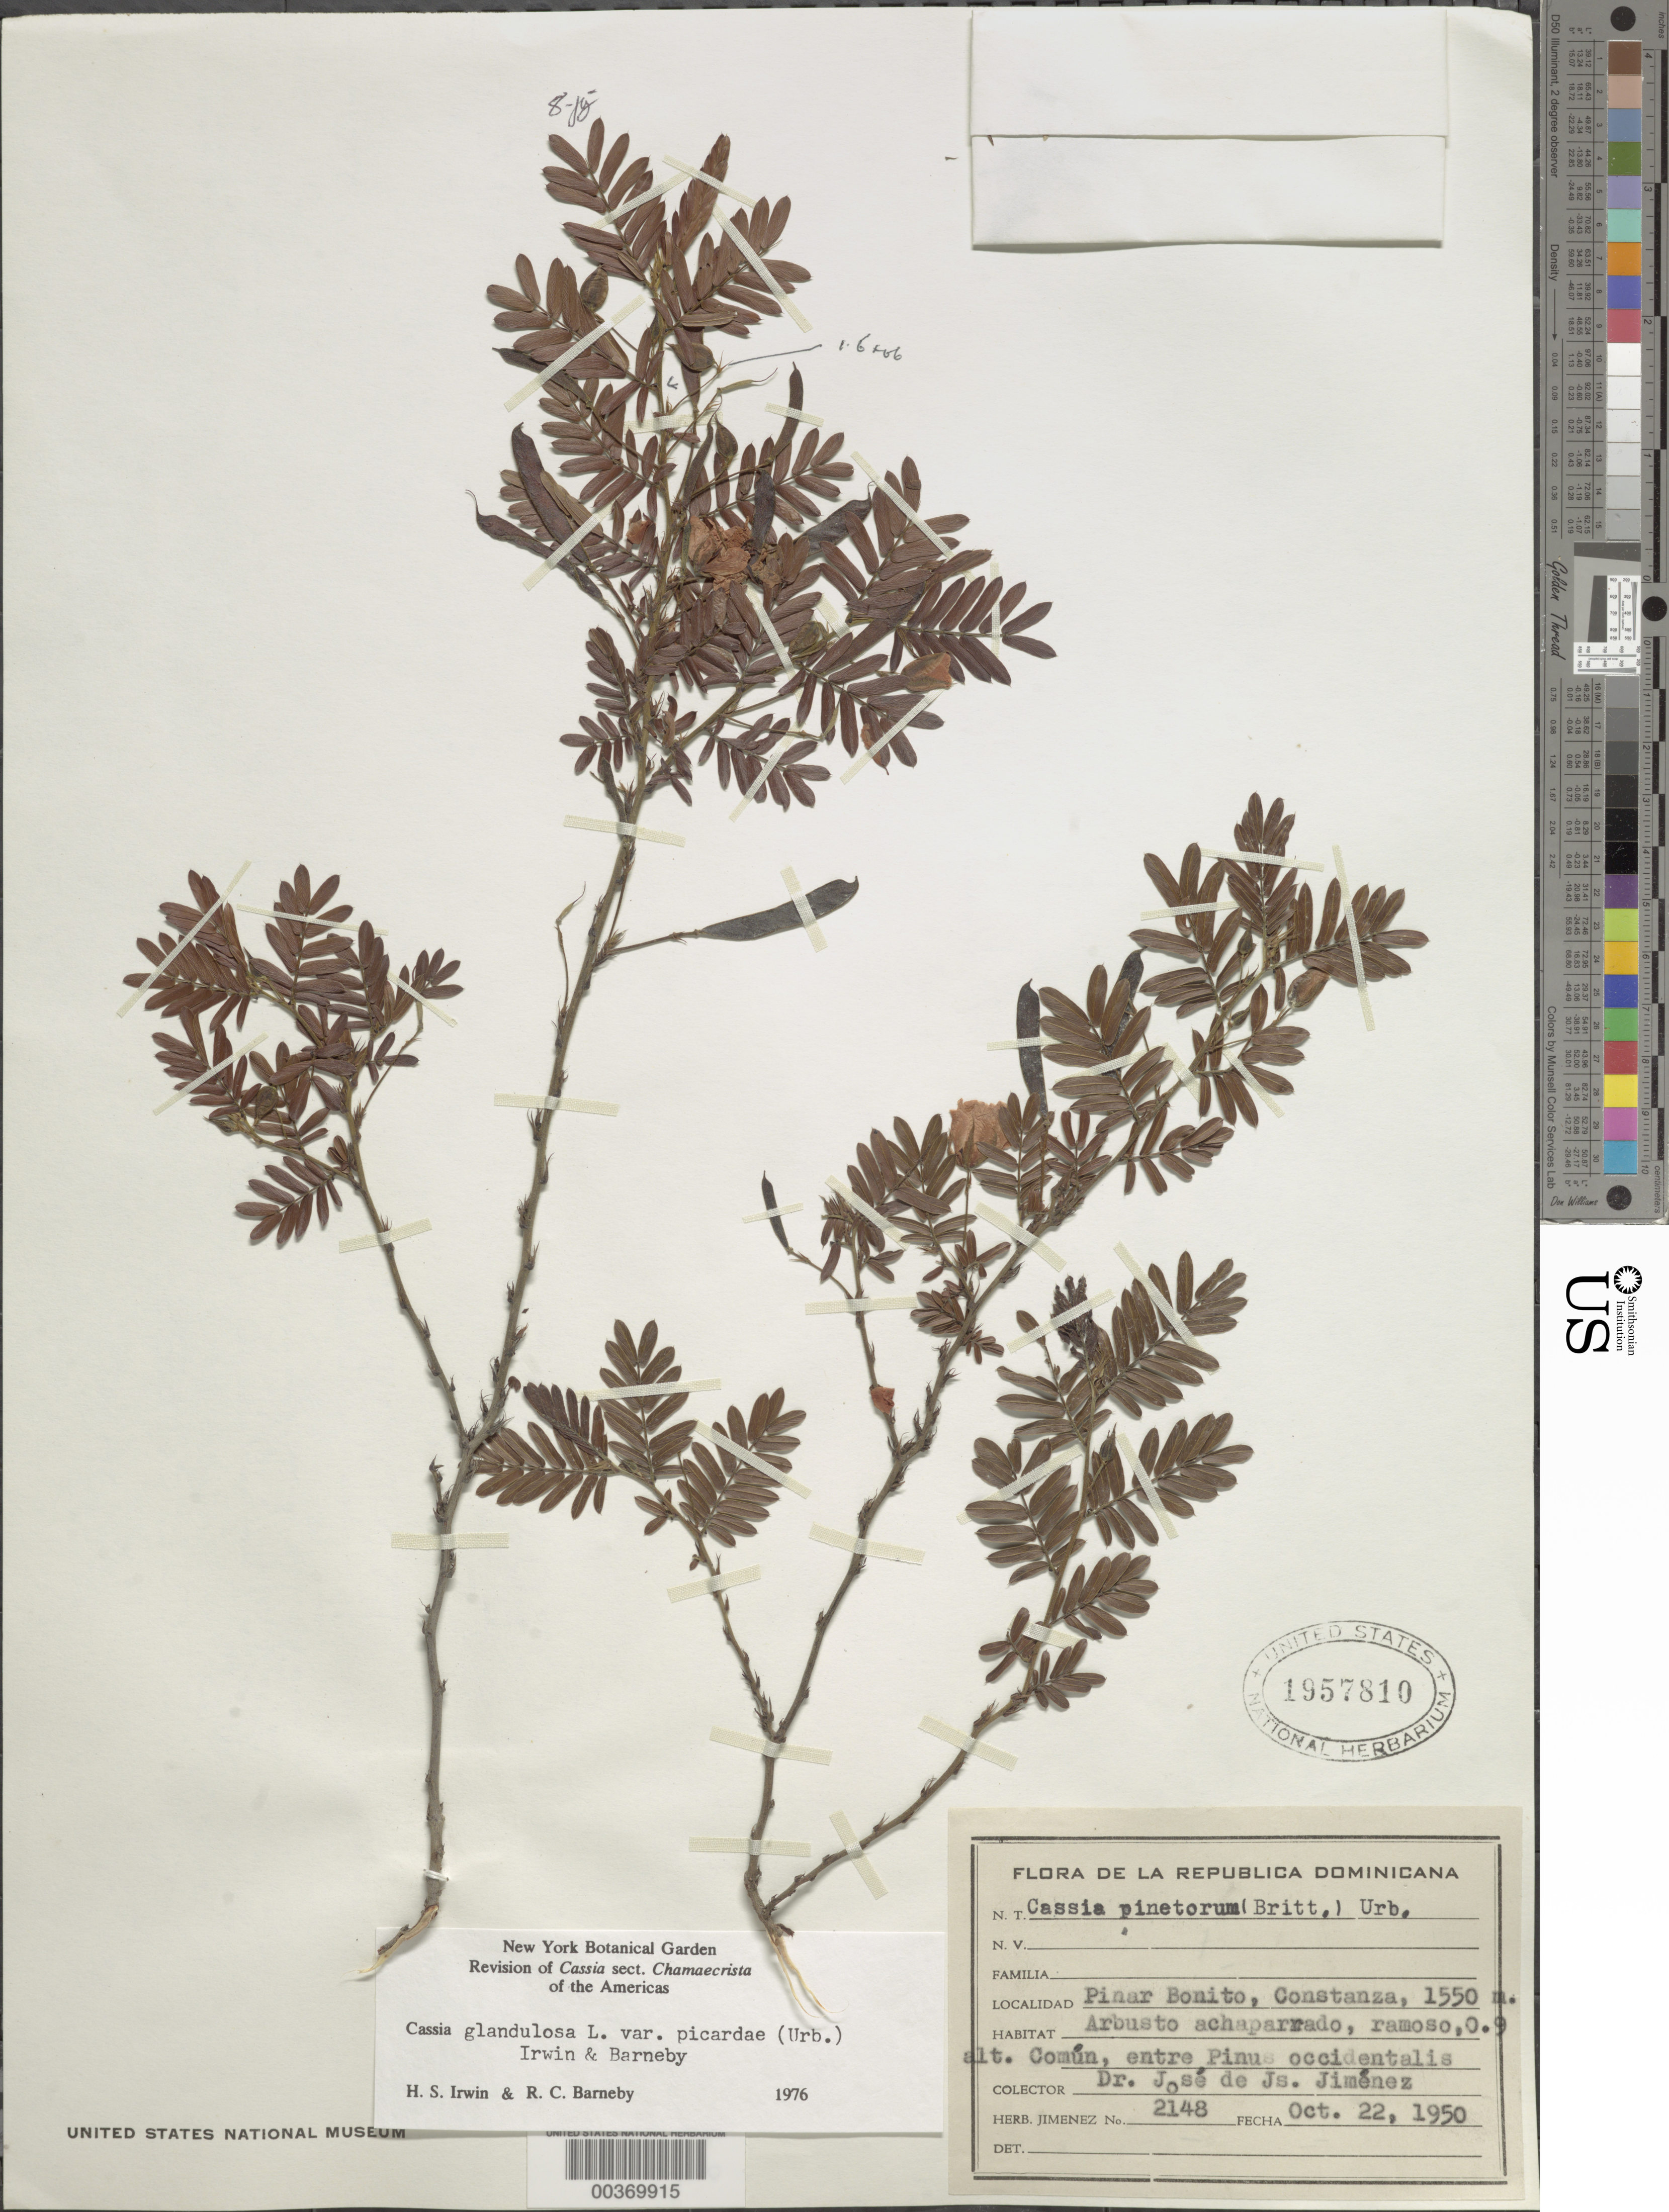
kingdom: Plantae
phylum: Tracheophyta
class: Magnoliopsida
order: Fabales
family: Fabaceae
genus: Chamaecrista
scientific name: Chamaecrista glandulosa var. picardae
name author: (Urb.) H.S. Irwin & Barneby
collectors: J. J. Jiménez Almonte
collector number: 2148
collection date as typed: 22 Oct 1950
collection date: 1950-10-22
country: Dominican Republic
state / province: La Vega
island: Hispaniola Island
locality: Pinar bonito, constanza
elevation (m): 1550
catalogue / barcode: US 1957810